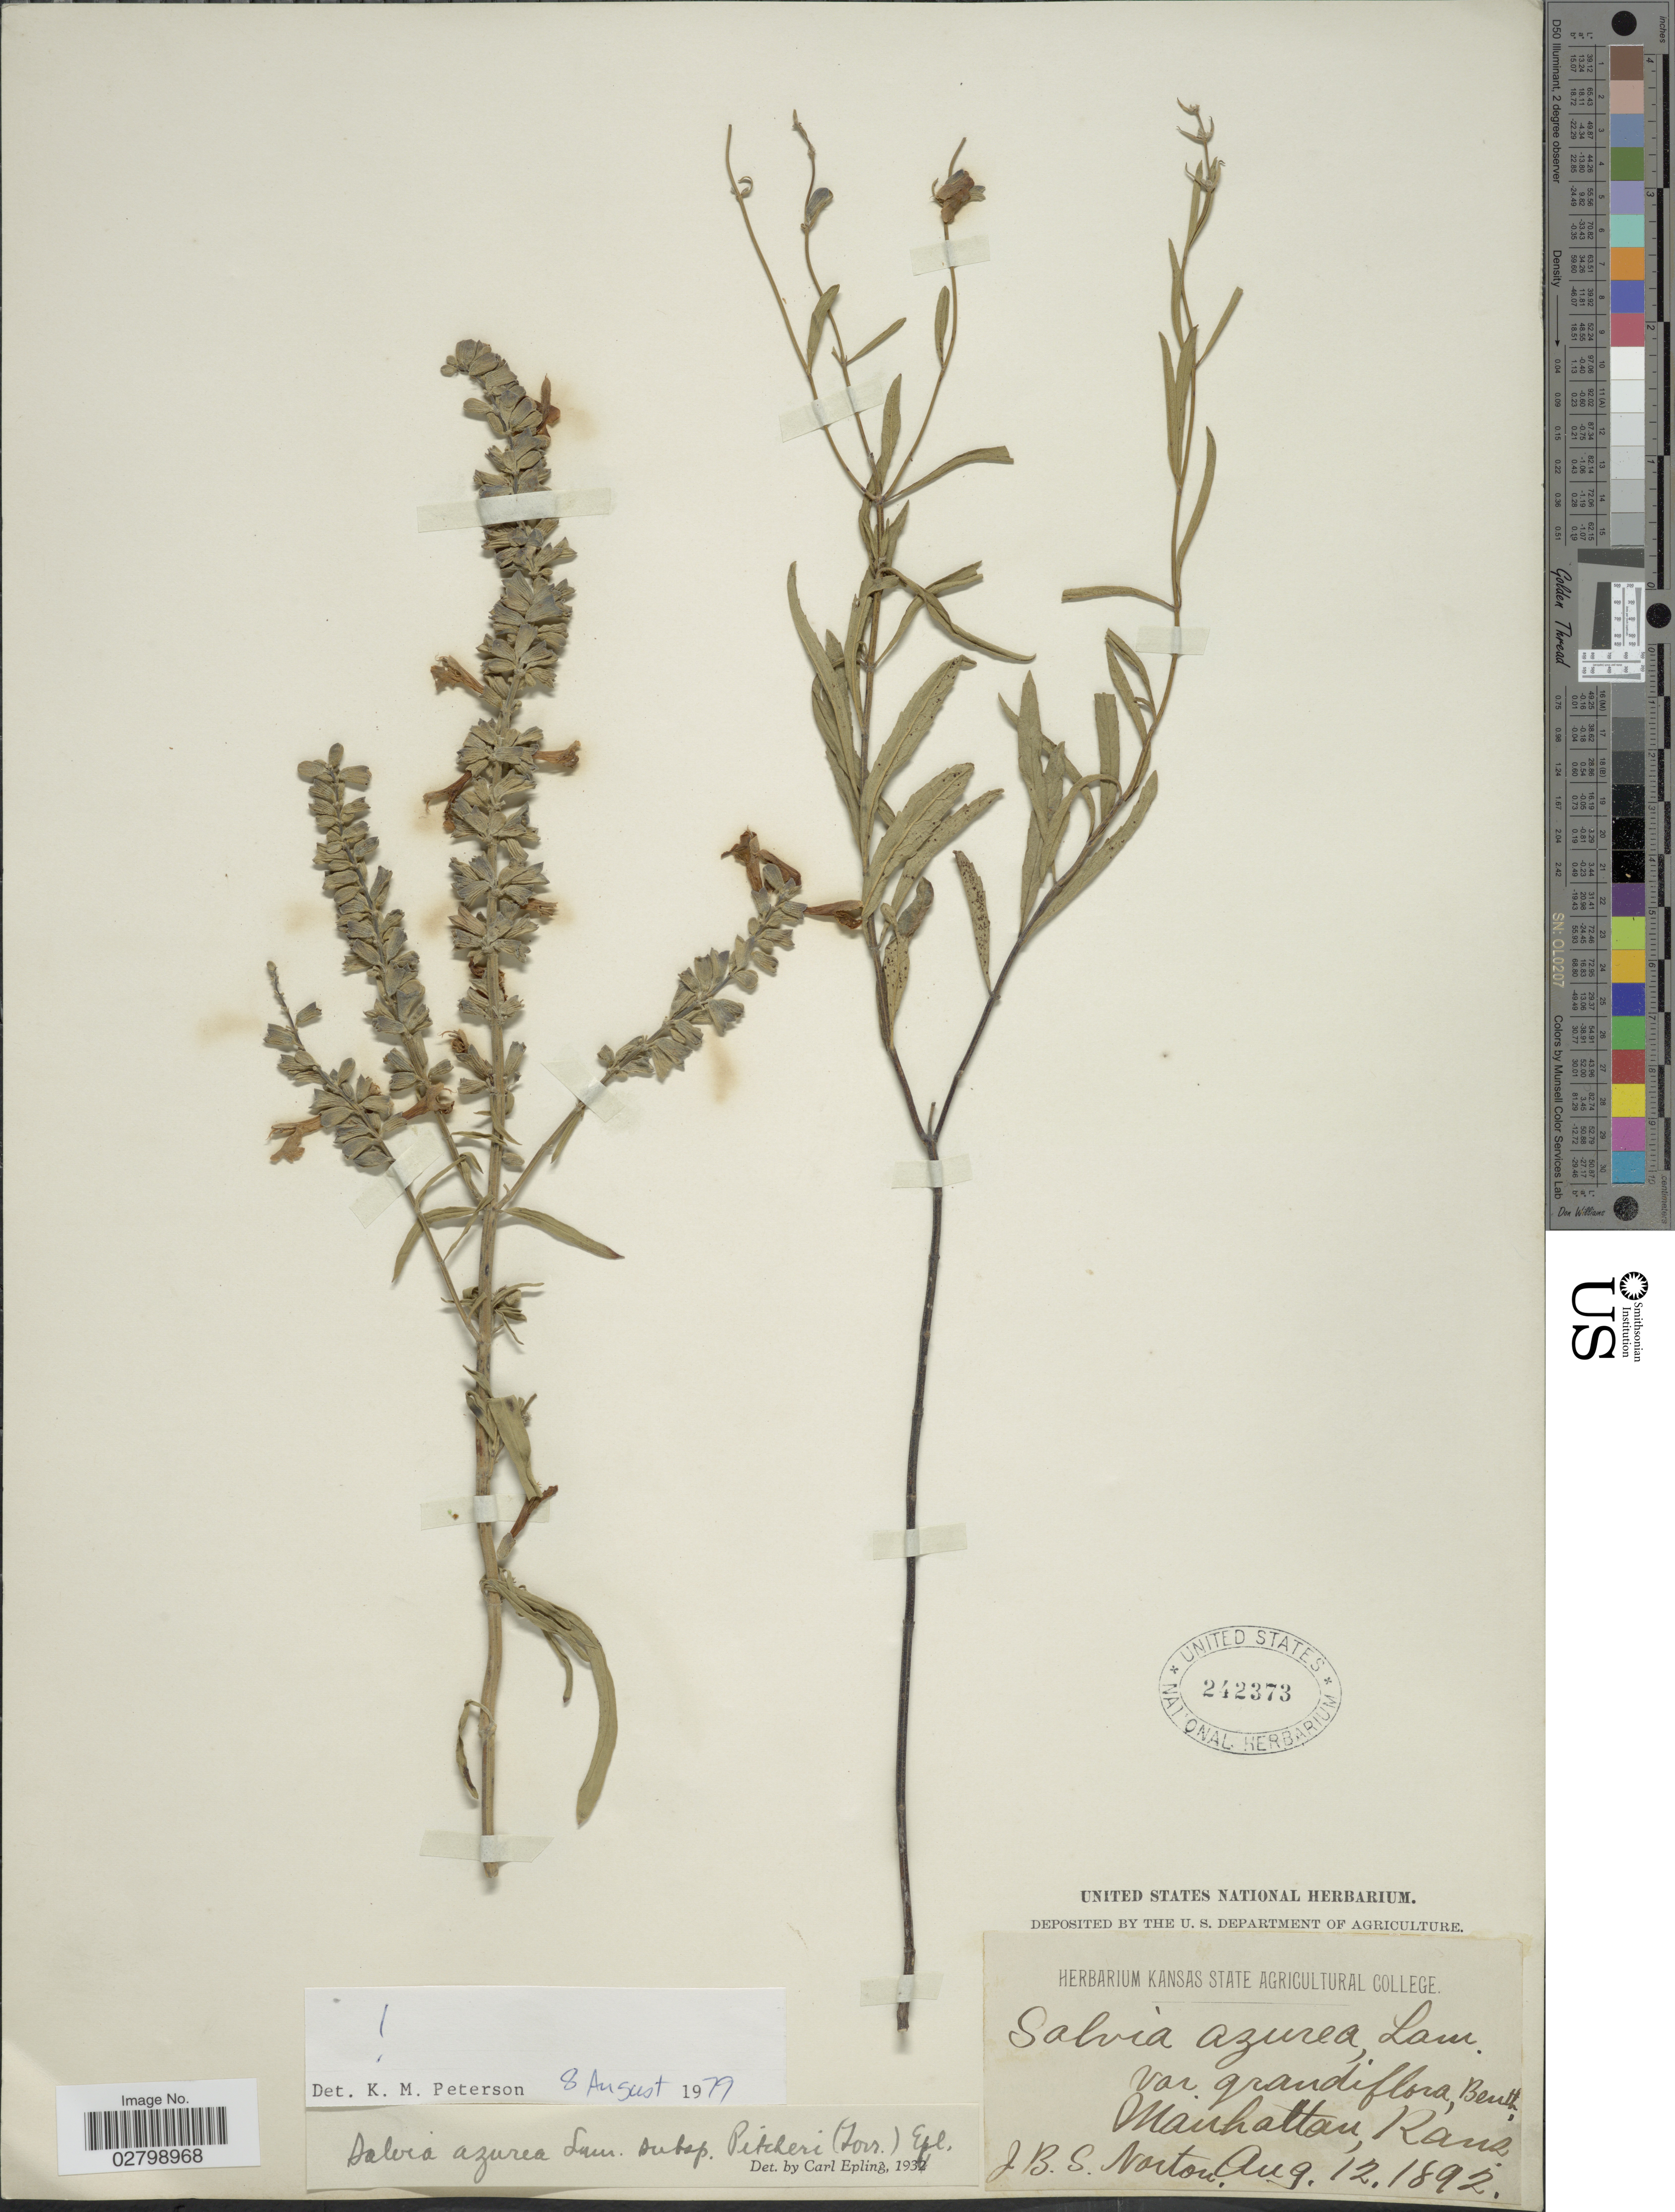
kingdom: Plantae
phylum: Tracheophyta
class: Magnoliopsida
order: Lamiales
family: Lamiaceae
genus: Salvia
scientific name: Salvia azurea subsp. pitcheri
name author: Michx. ex Lam.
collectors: J. B. S. Norton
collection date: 1892-08-12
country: United States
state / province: Kansas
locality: Manhattan.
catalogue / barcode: US 242373